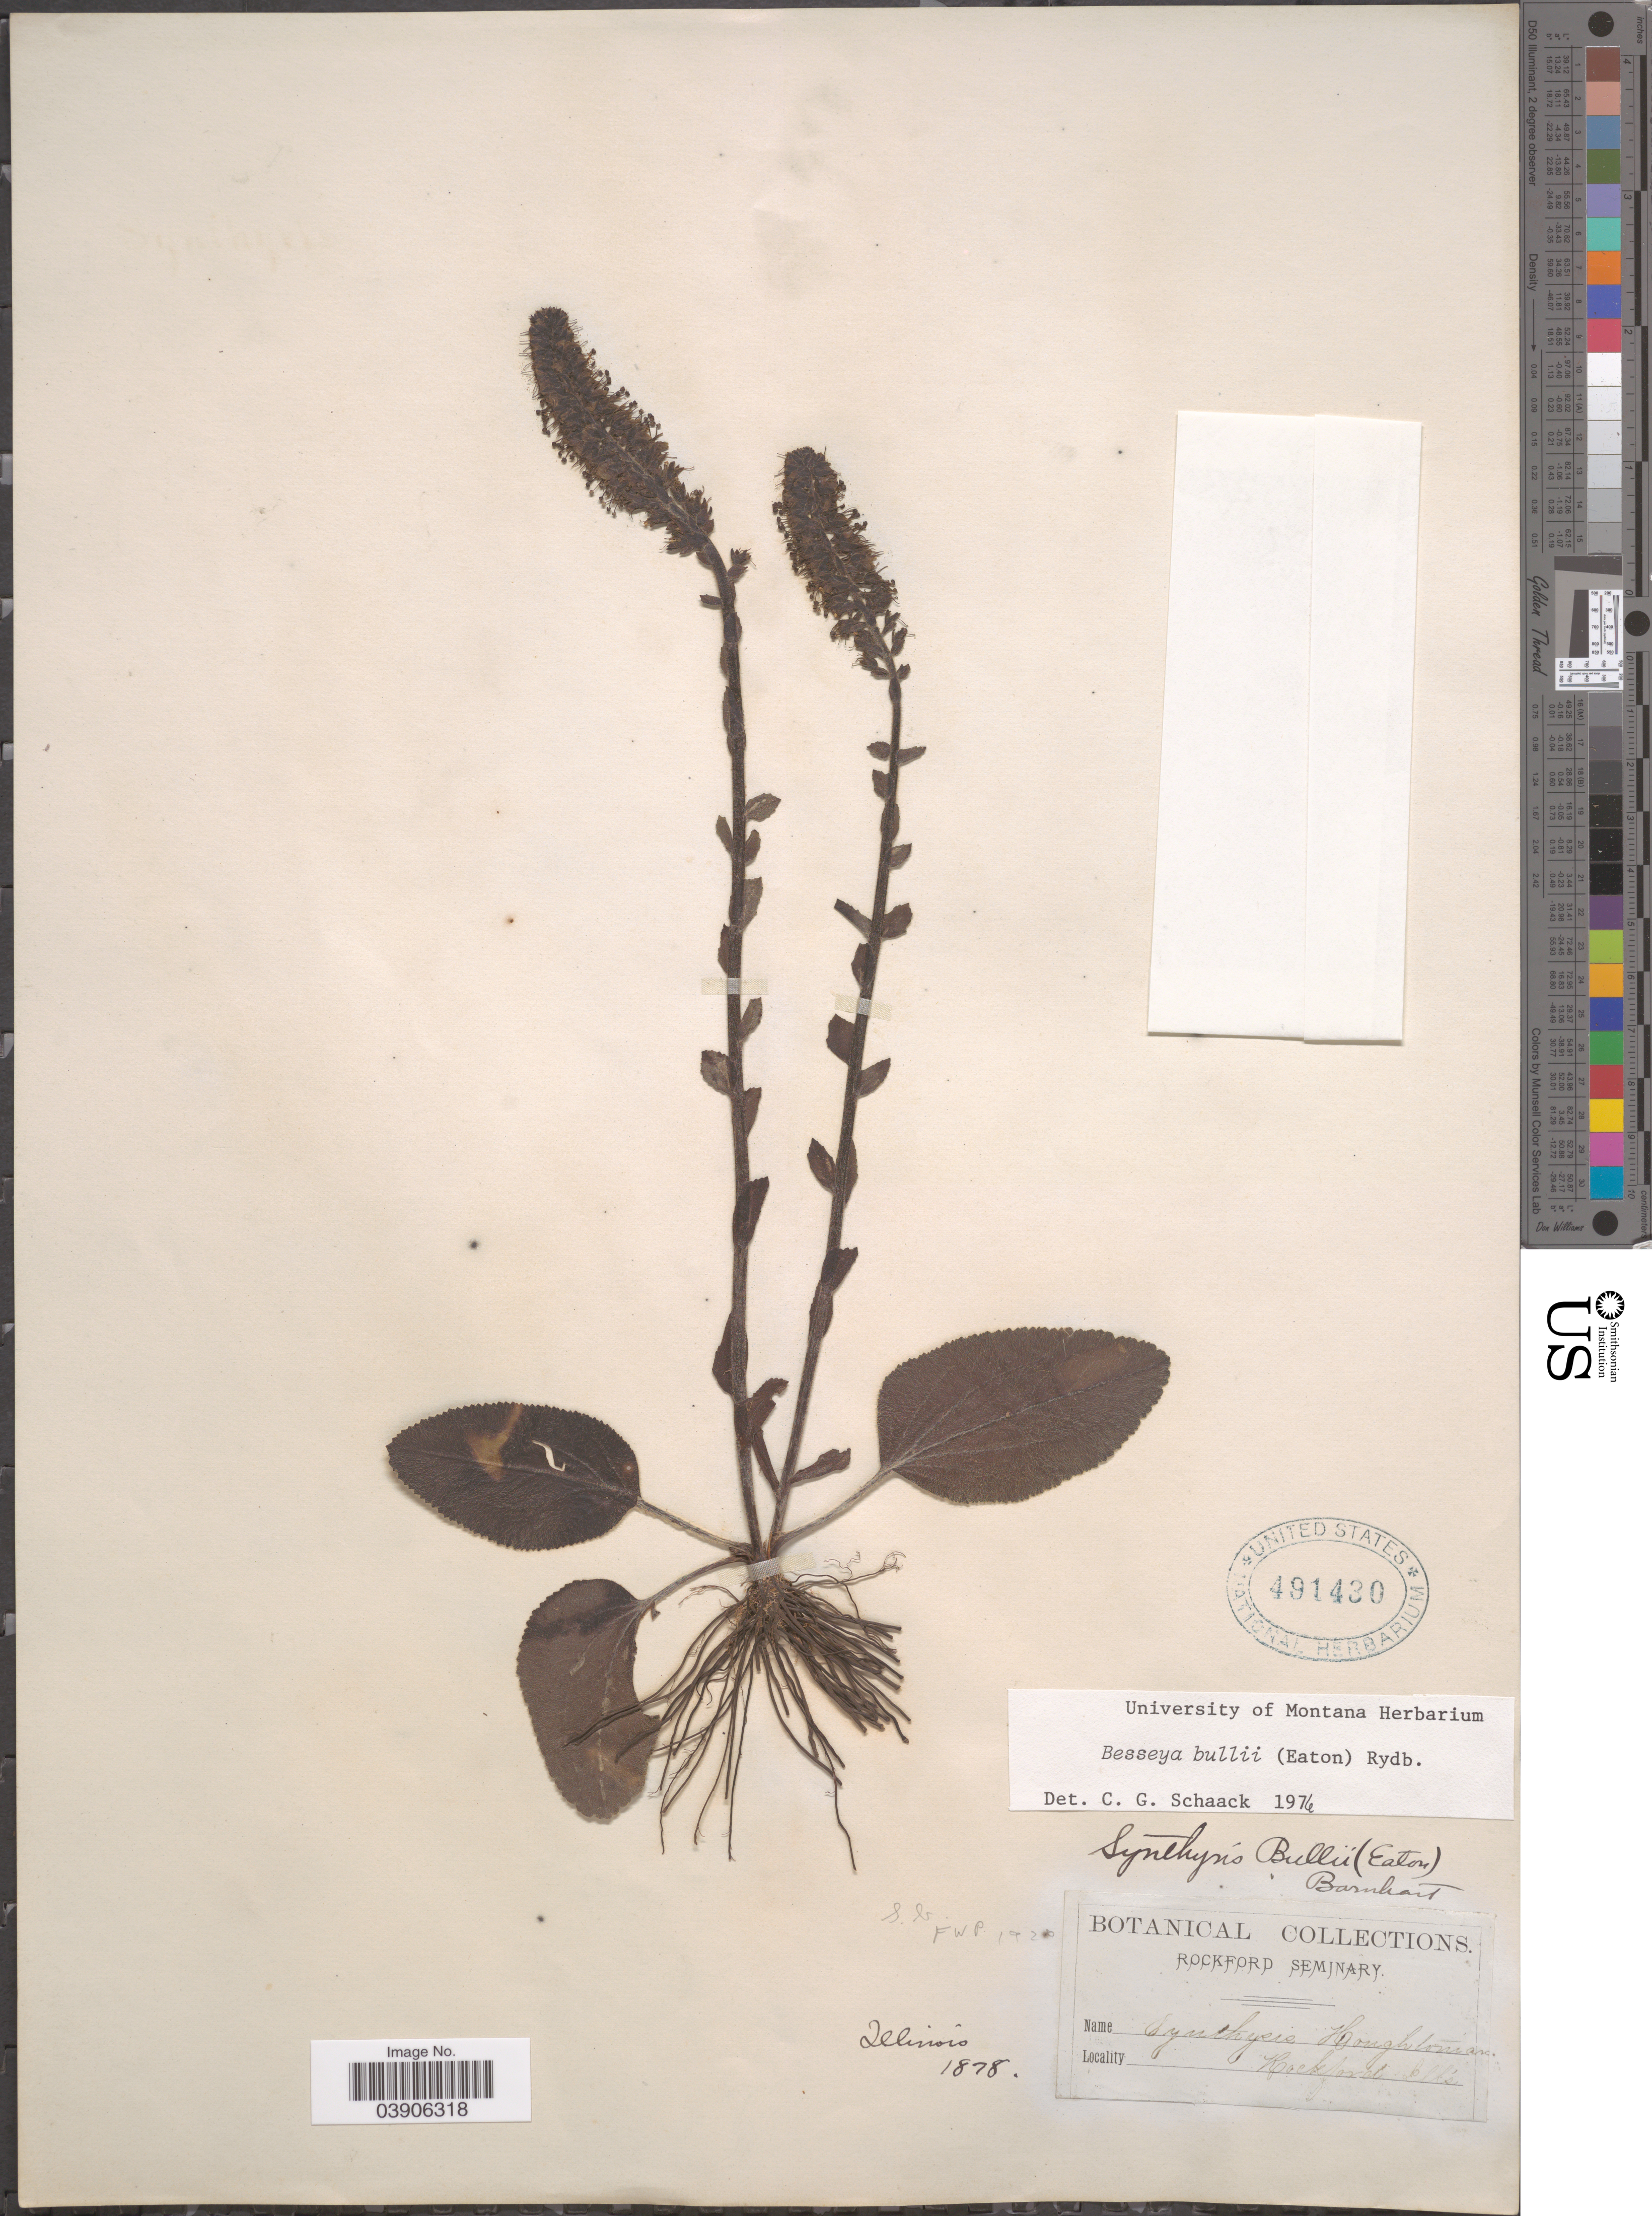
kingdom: Plantae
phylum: Tracheophyta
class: Magnoliopsida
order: Lamiales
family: Plantaginaceae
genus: Synthyris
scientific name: Synthyris bullii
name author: (Eaton) A. Heller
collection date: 1878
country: United States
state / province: Illinois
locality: Rockford.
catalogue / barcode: US 491430